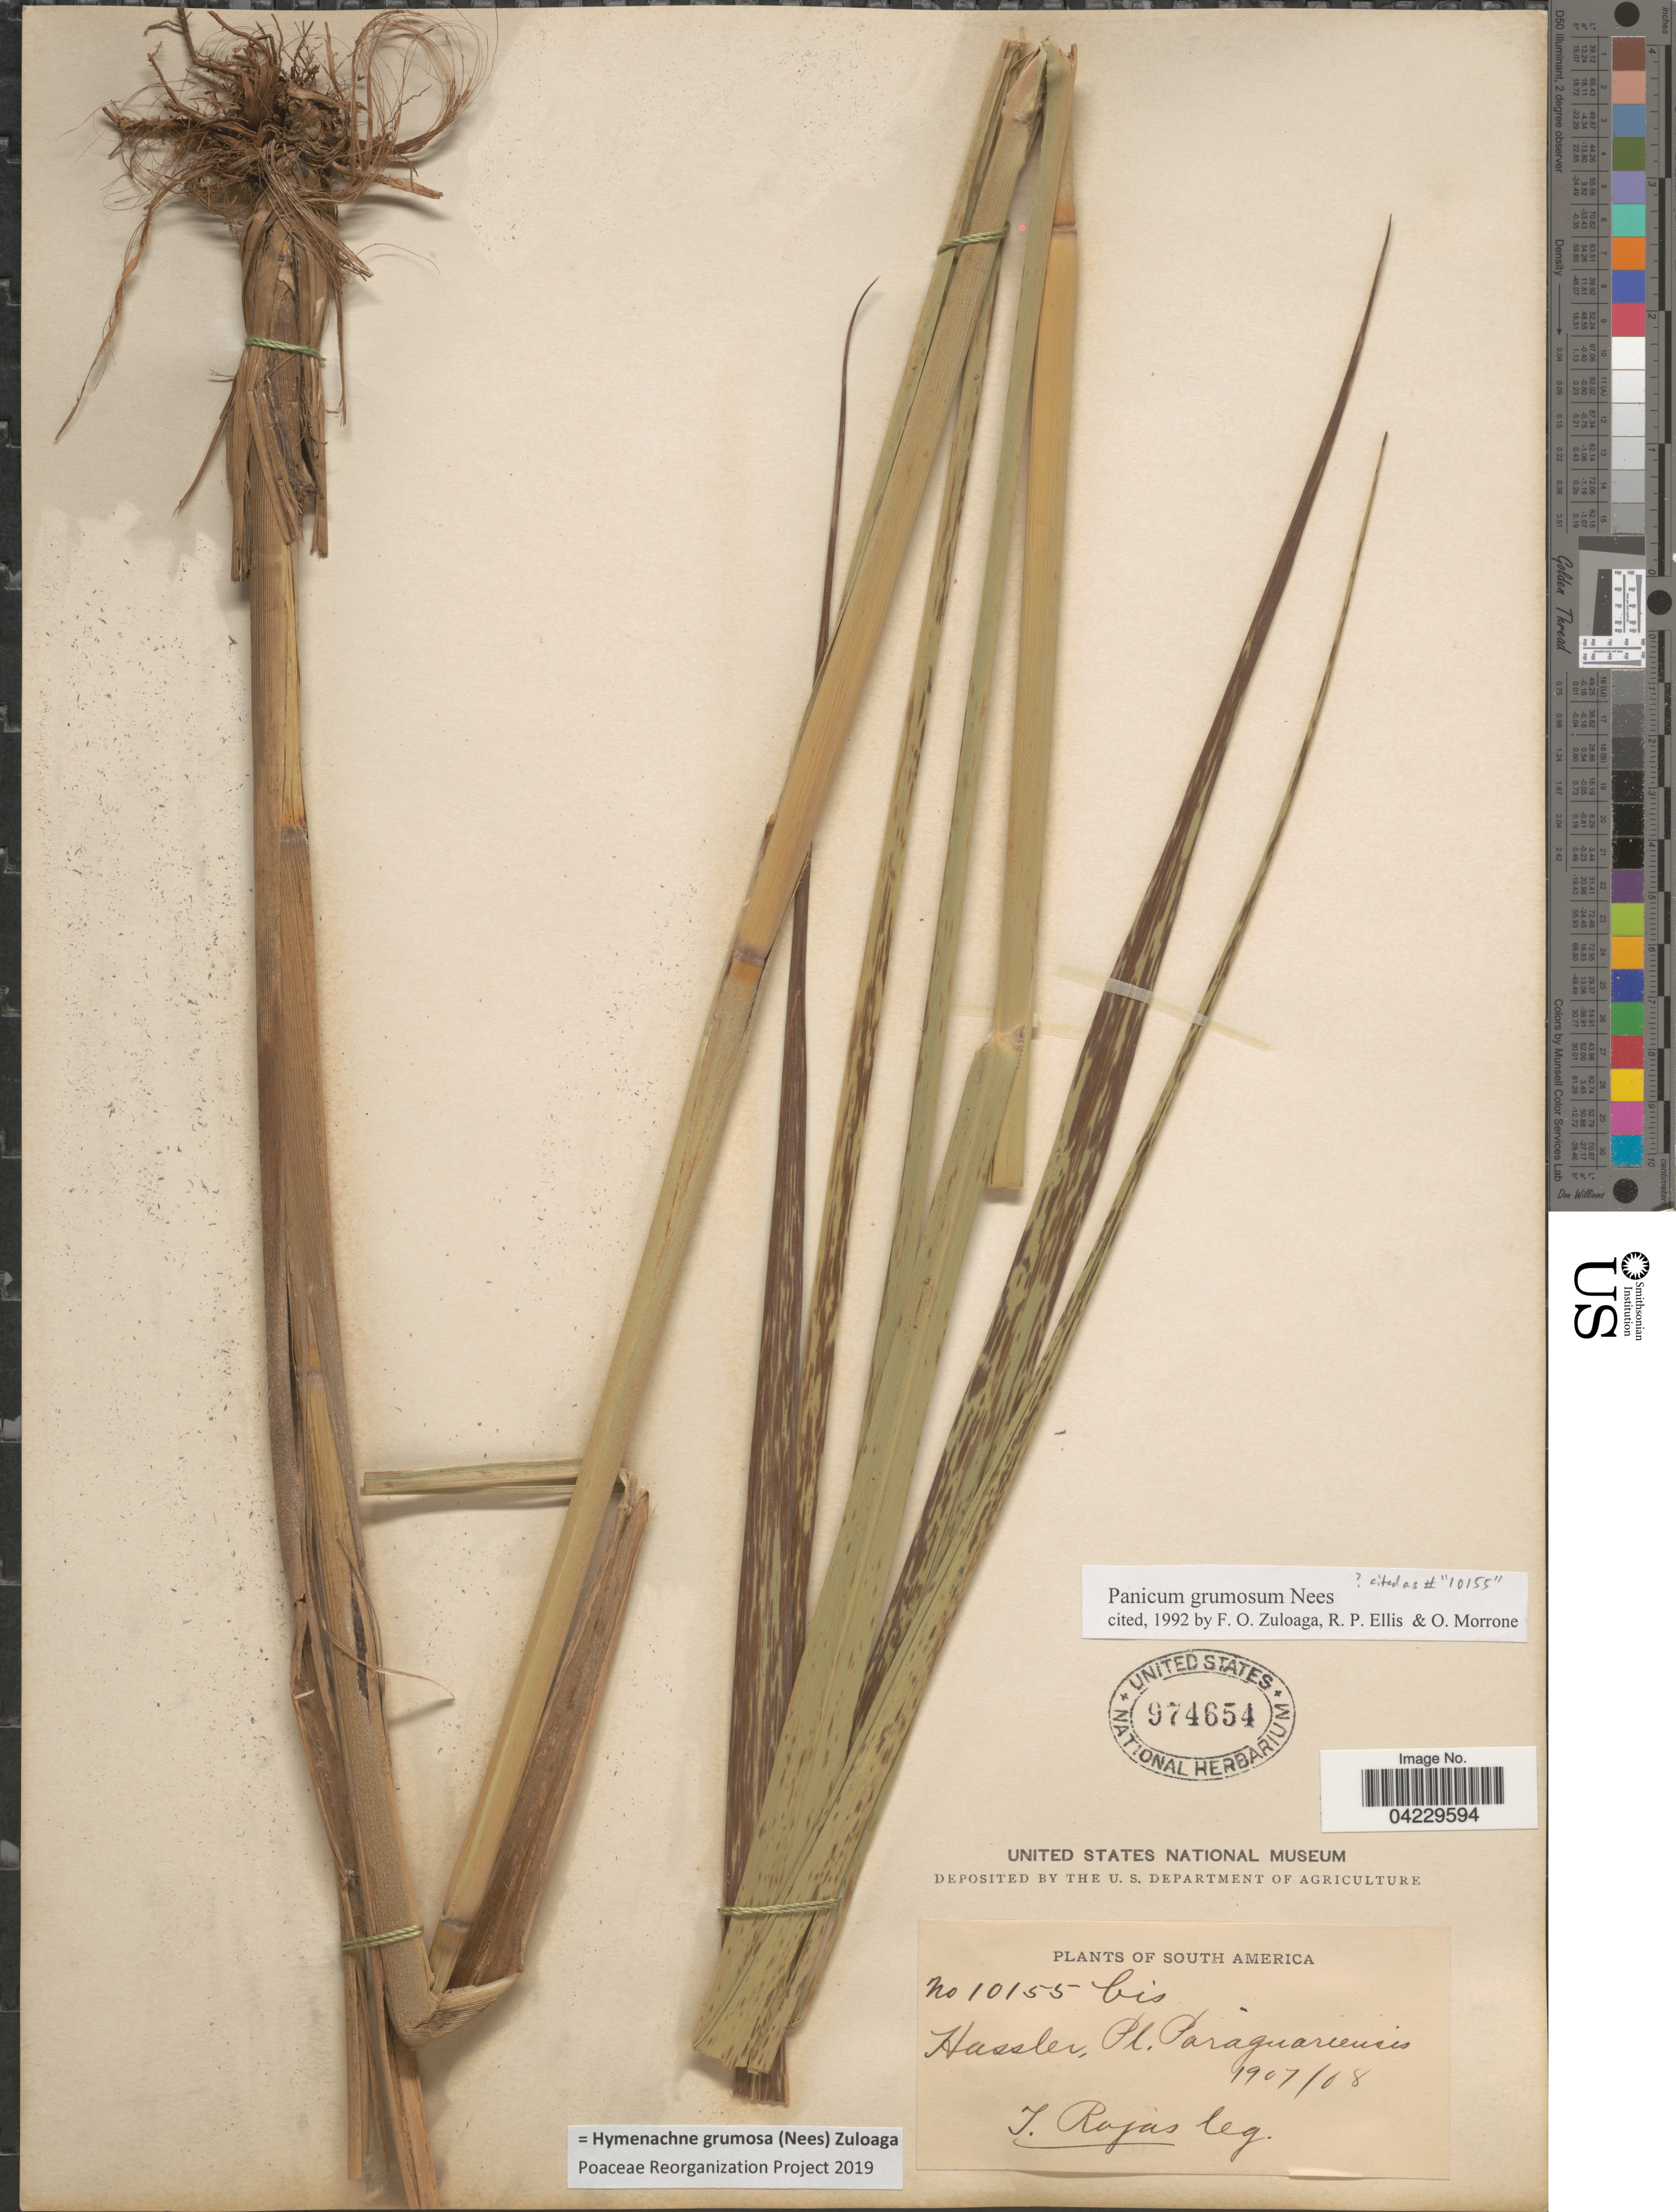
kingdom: Plantae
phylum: Tracheophyta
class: Liliopsida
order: Poales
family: Poaceae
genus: Hymenachne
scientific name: Hymenachne grumosa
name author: (Nees) Zuloaga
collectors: T. Rojas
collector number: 10155bis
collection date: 1907/1908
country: Paraguay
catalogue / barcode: US 974654